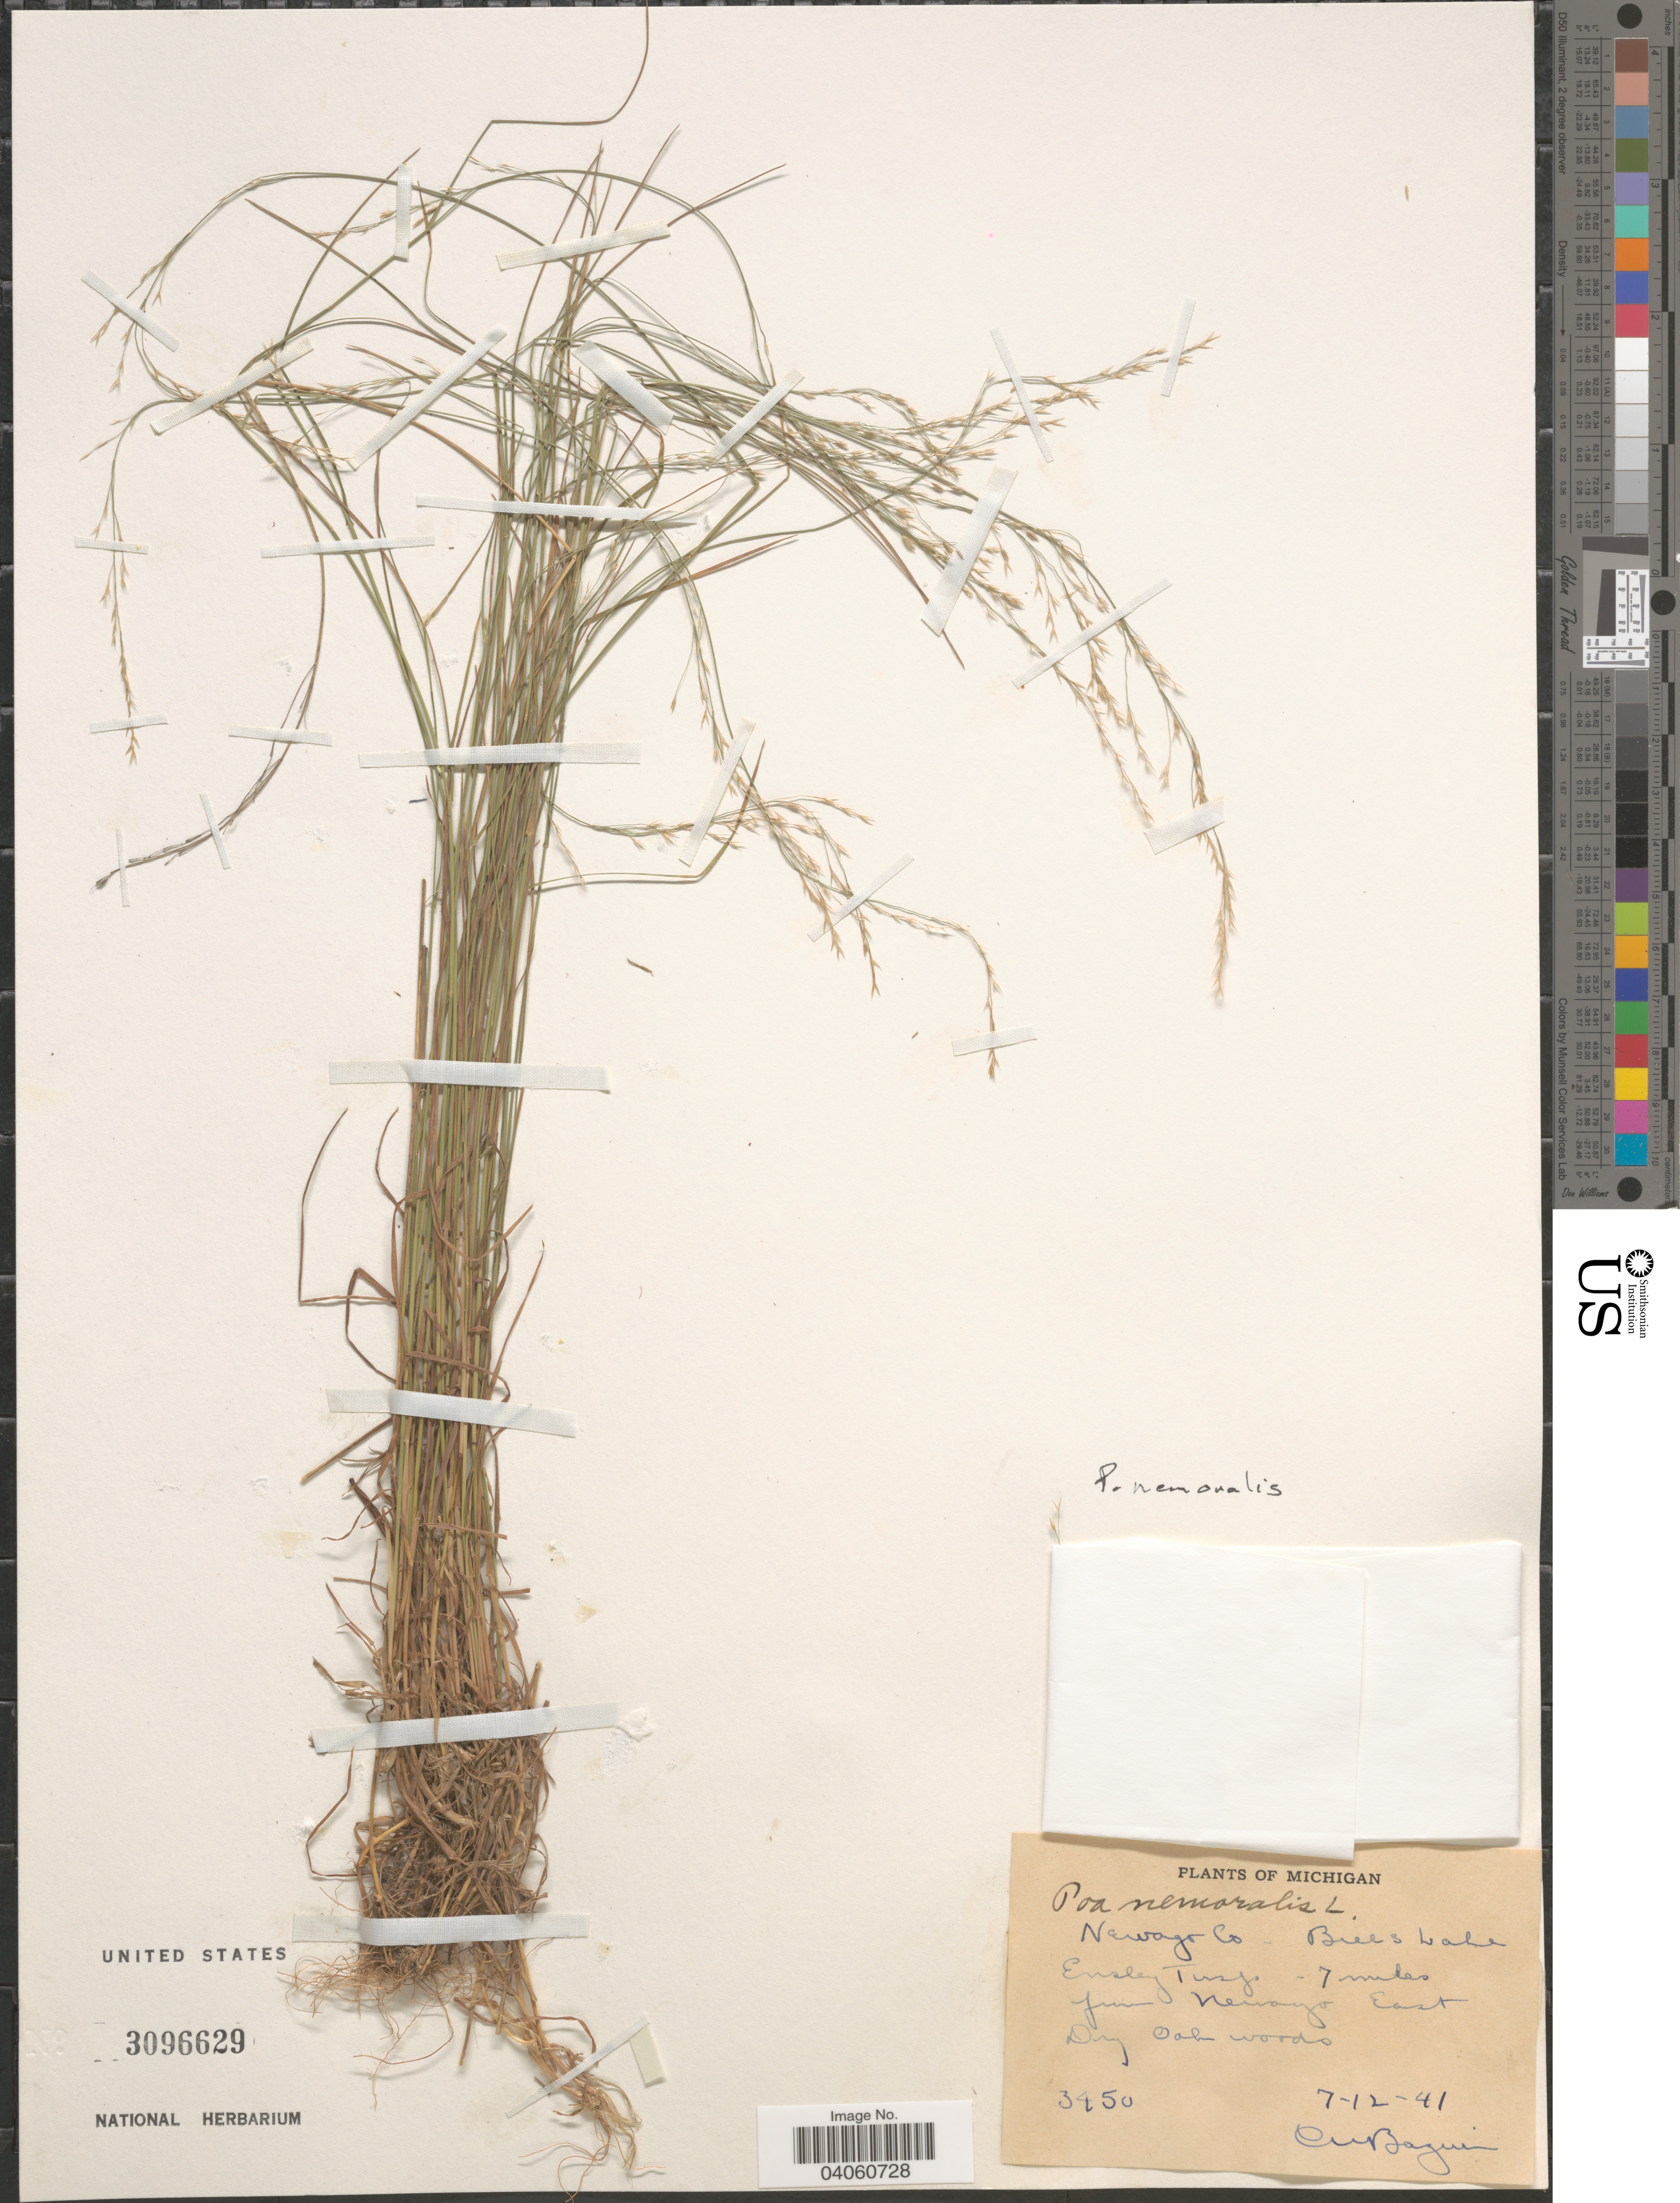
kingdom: Plantae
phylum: Tracheophyta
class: Liliopsida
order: Poales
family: Poaceae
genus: Poa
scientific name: Poa nemoralis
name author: L.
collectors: C. Bazuin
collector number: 3450*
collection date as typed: Transcribed d/m/y: 12/7/41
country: United States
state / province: Michigan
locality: Newaygo Co. Bills Lake. Ensley Twp - 7 miles from Newaygo East.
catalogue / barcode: US 3096629